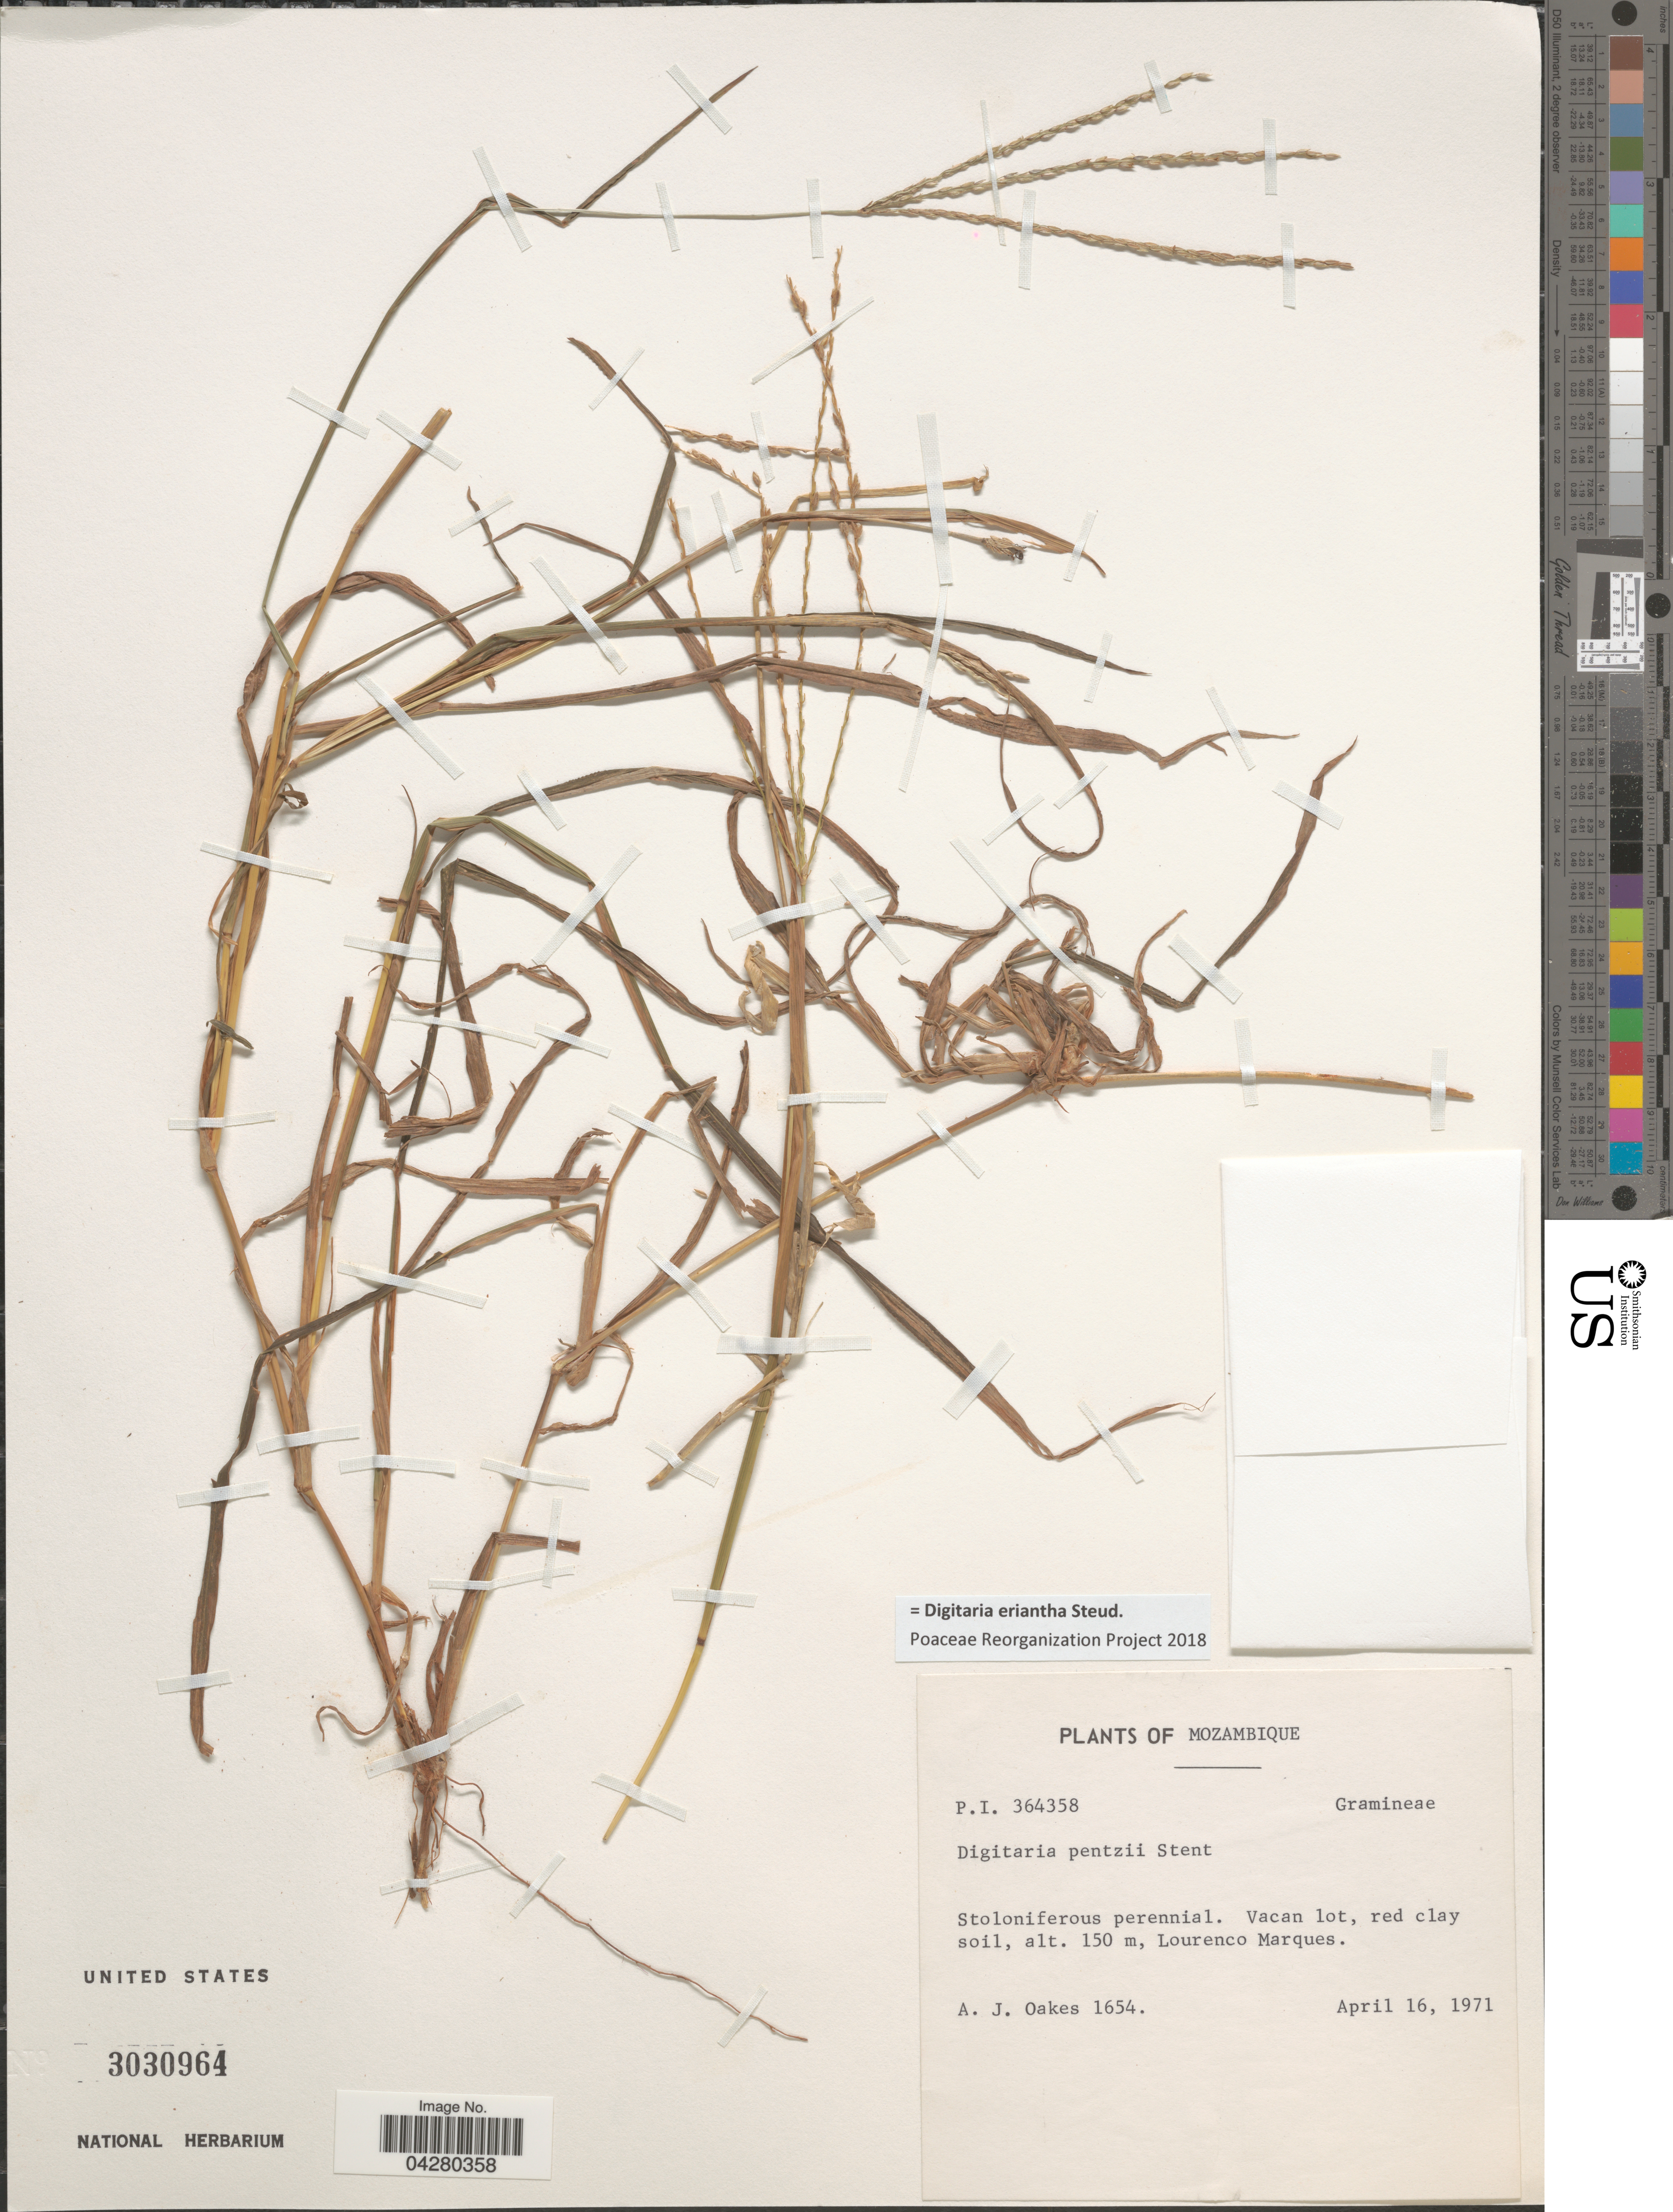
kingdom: Plantae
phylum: Tracheophyta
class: Liliopsida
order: Poales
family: Poaceae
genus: Digitaria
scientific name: Digitaria eriantha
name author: Steud.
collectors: A. Oakes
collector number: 1654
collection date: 1971-04-16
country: Mozambique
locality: Vacan lot, red clay soil, Lourenco Marques.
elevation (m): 150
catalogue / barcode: US 3030964